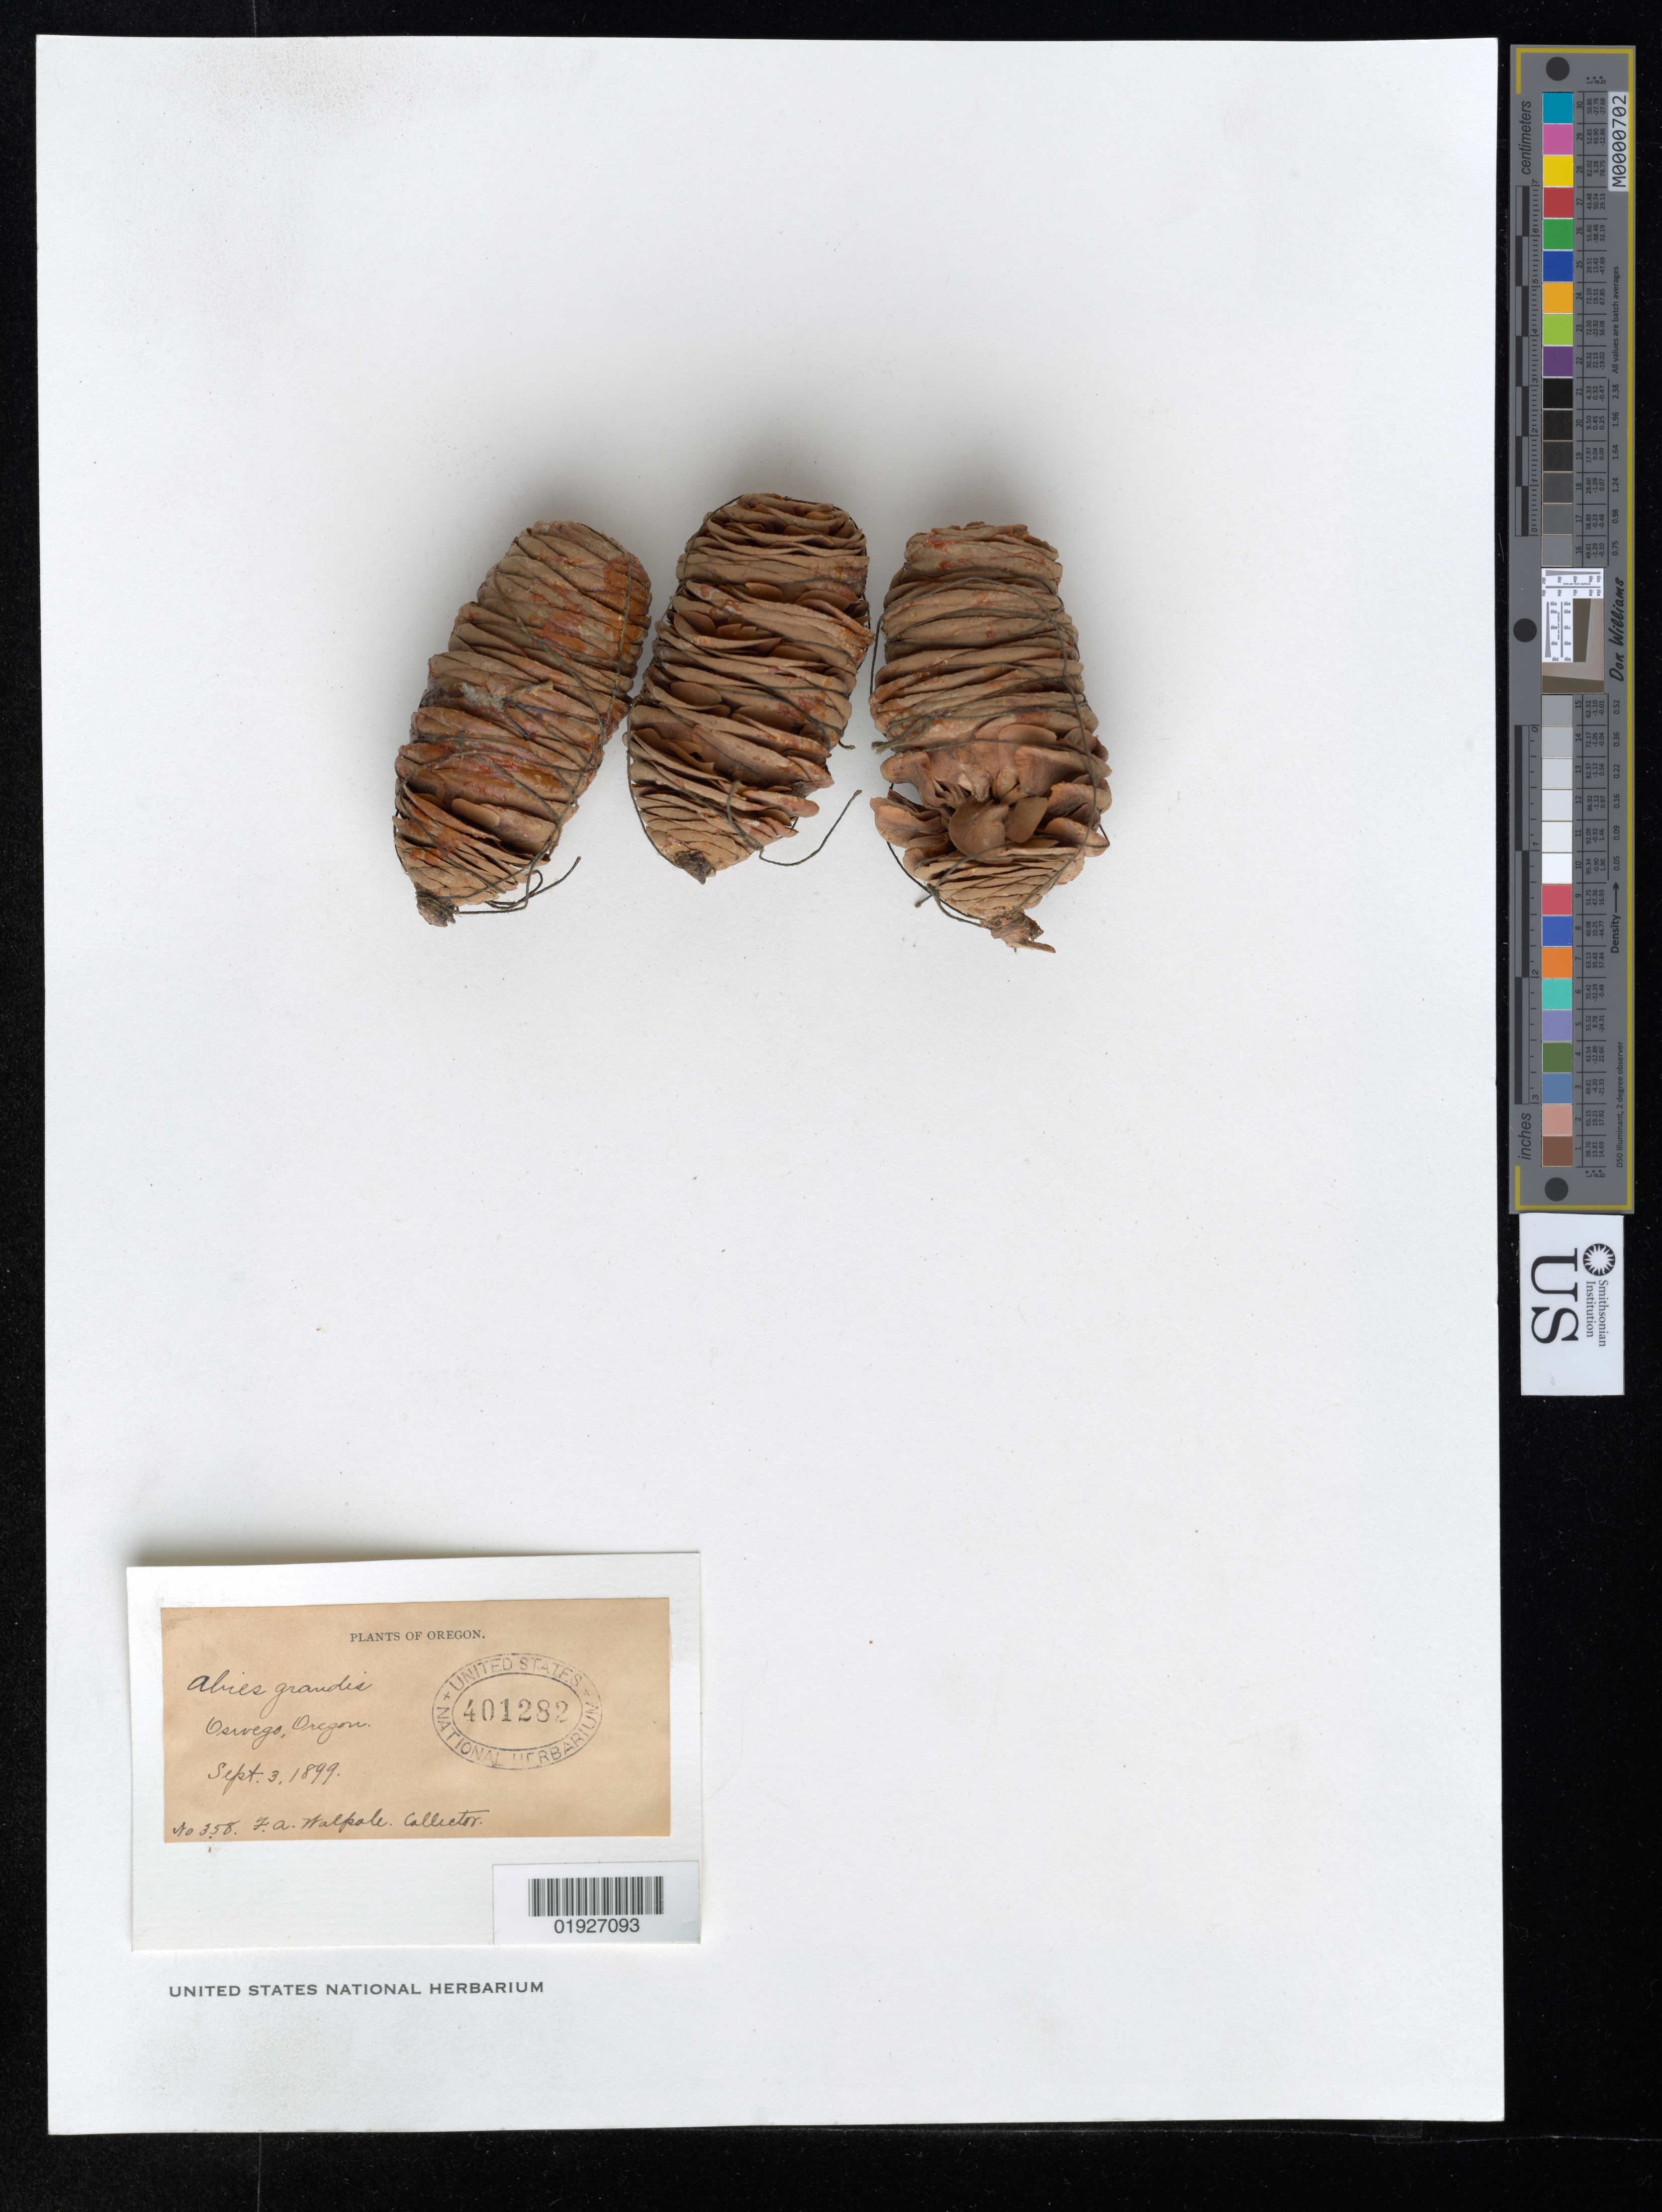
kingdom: Plantae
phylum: Tracheophyta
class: Pinopsida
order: Pinales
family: Pinaceae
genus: Abies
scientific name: Abies grandis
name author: (Douglas ex D. Don) Lindl.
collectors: F. Walpole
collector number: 358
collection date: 1899-09-03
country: United States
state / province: Oregon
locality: Oswego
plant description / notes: USNH 401282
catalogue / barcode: US 401282